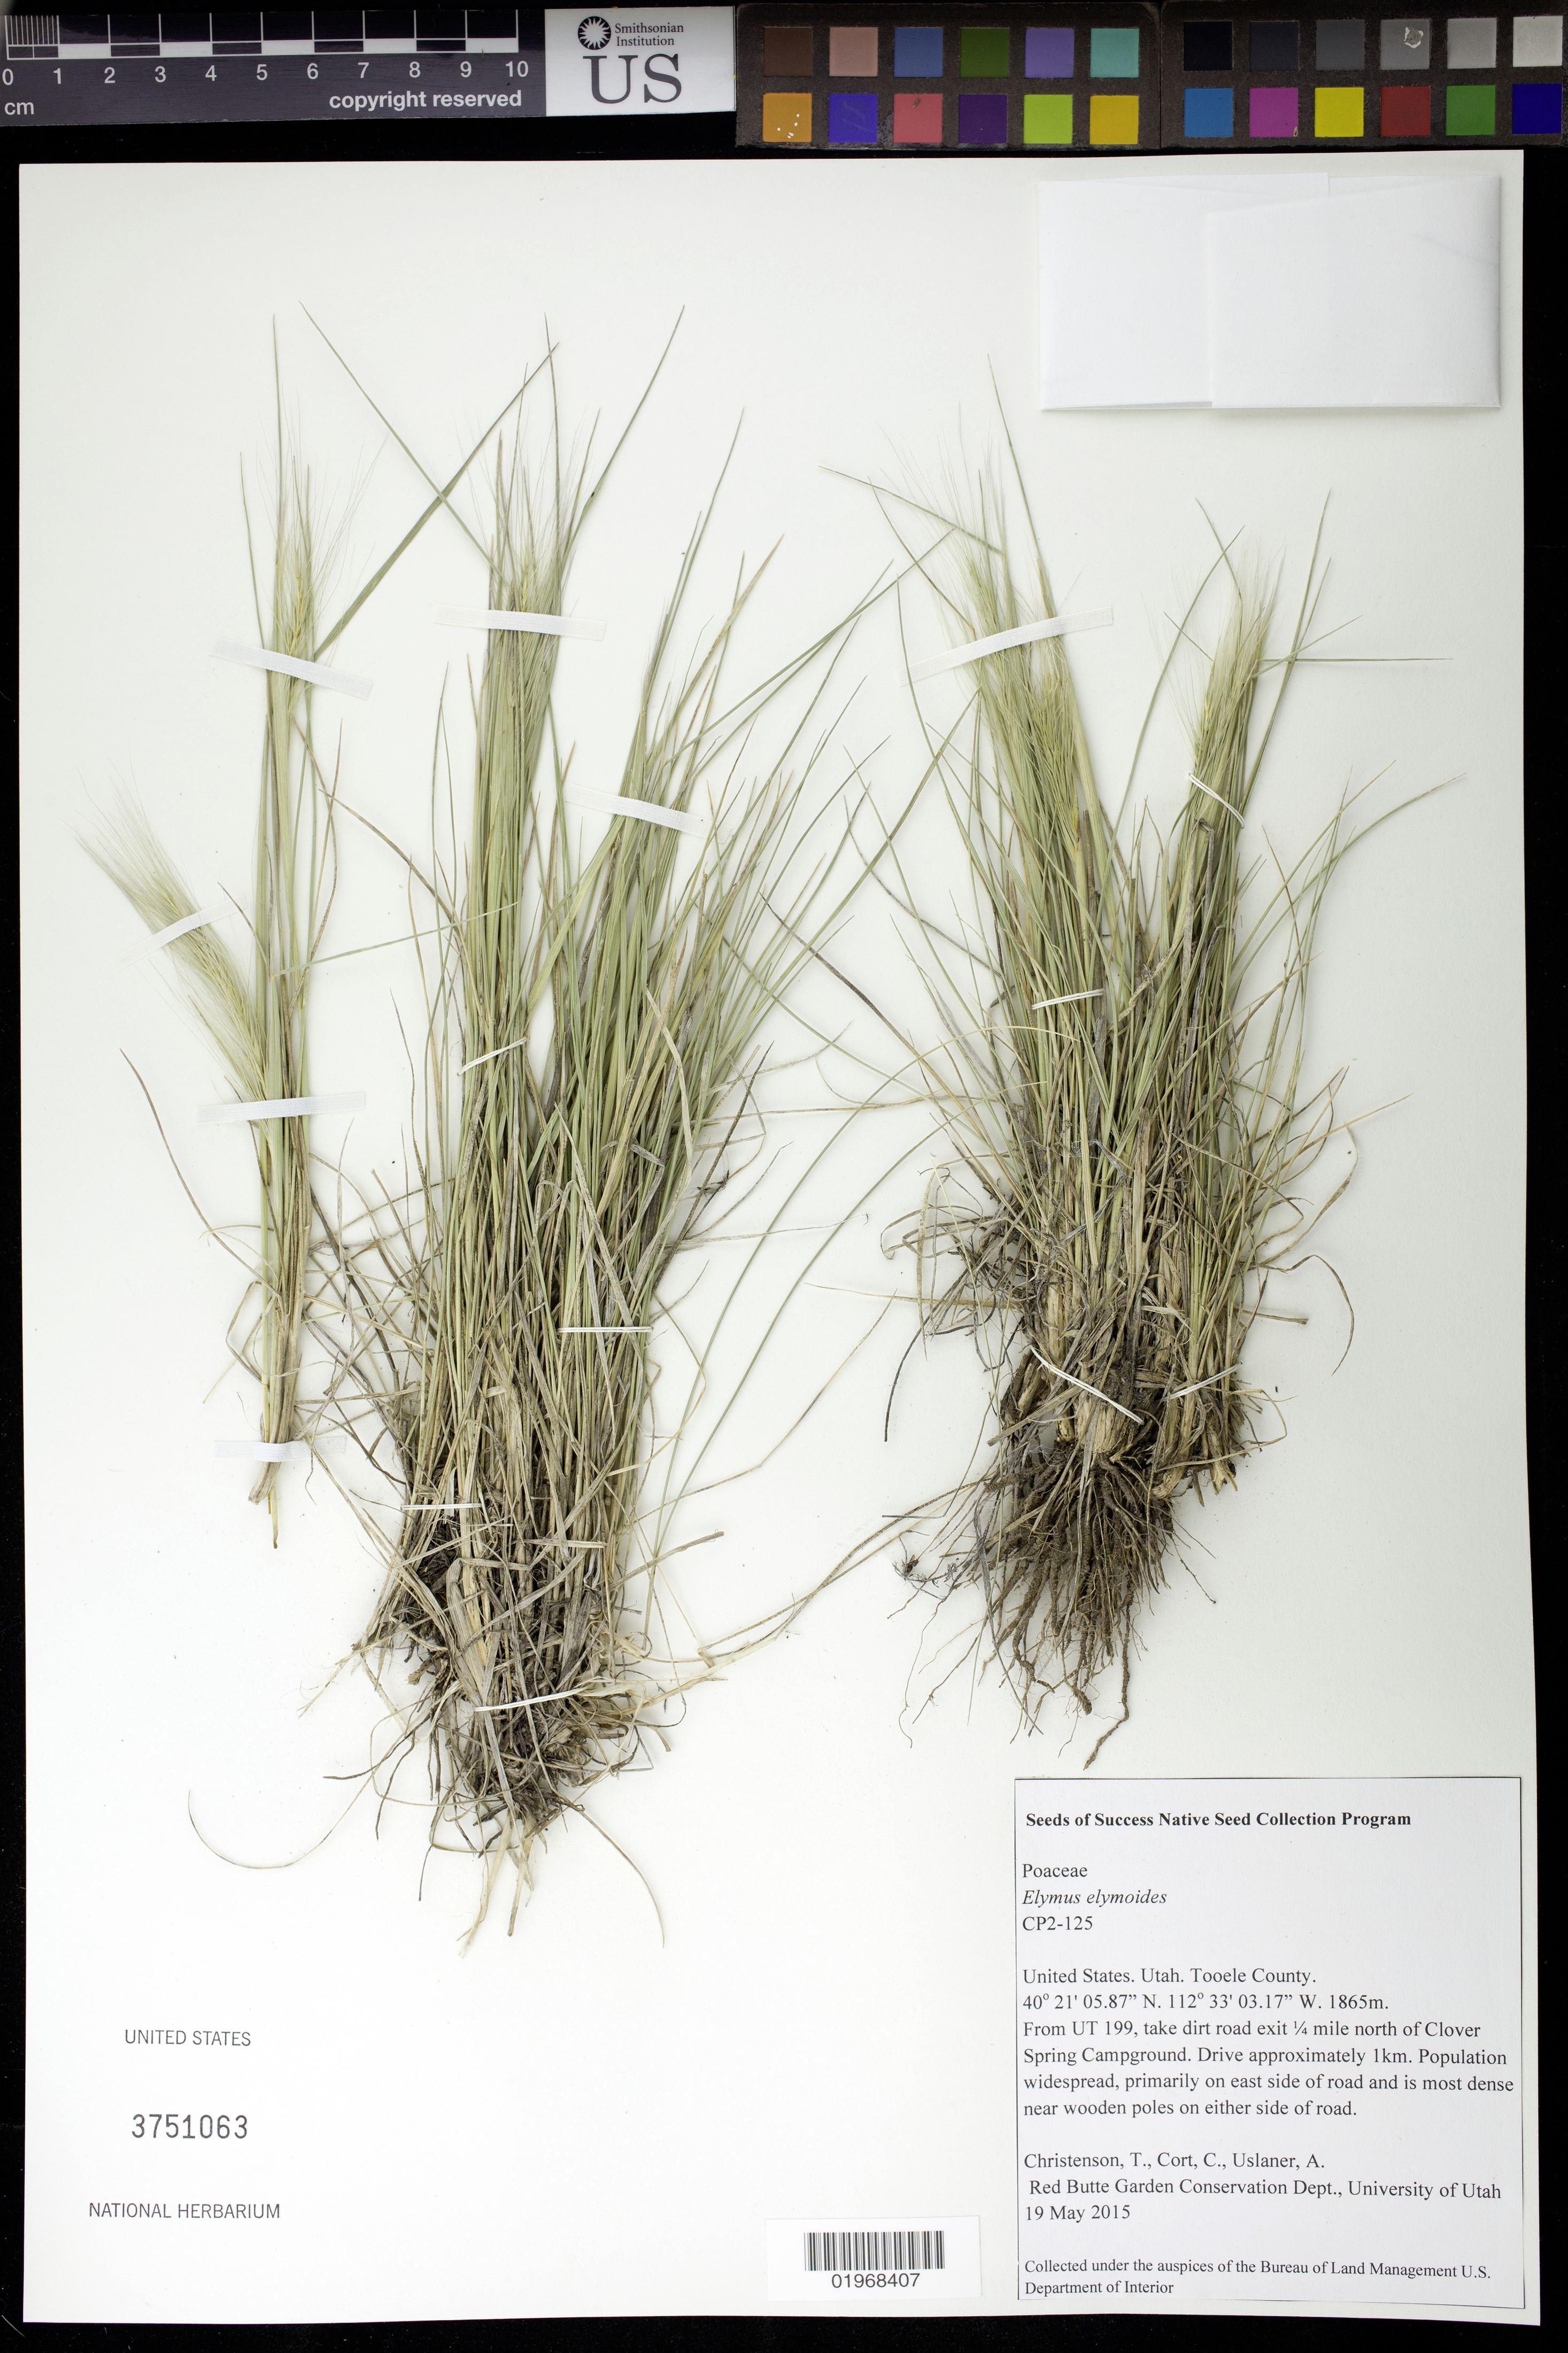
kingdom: Plantae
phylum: Tracheophyta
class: Liliopsida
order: Poales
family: Poaceae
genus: Elymus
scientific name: Elymus elymoides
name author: (Raf.) Swezey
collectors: T. Christenson, C. Cort & A. Uslaner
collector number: CP2-125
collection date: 2015-05-19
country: United States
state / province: Utah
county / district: Tooele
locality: Clover Spring Campground.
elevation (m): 568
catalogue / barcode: US 3751063